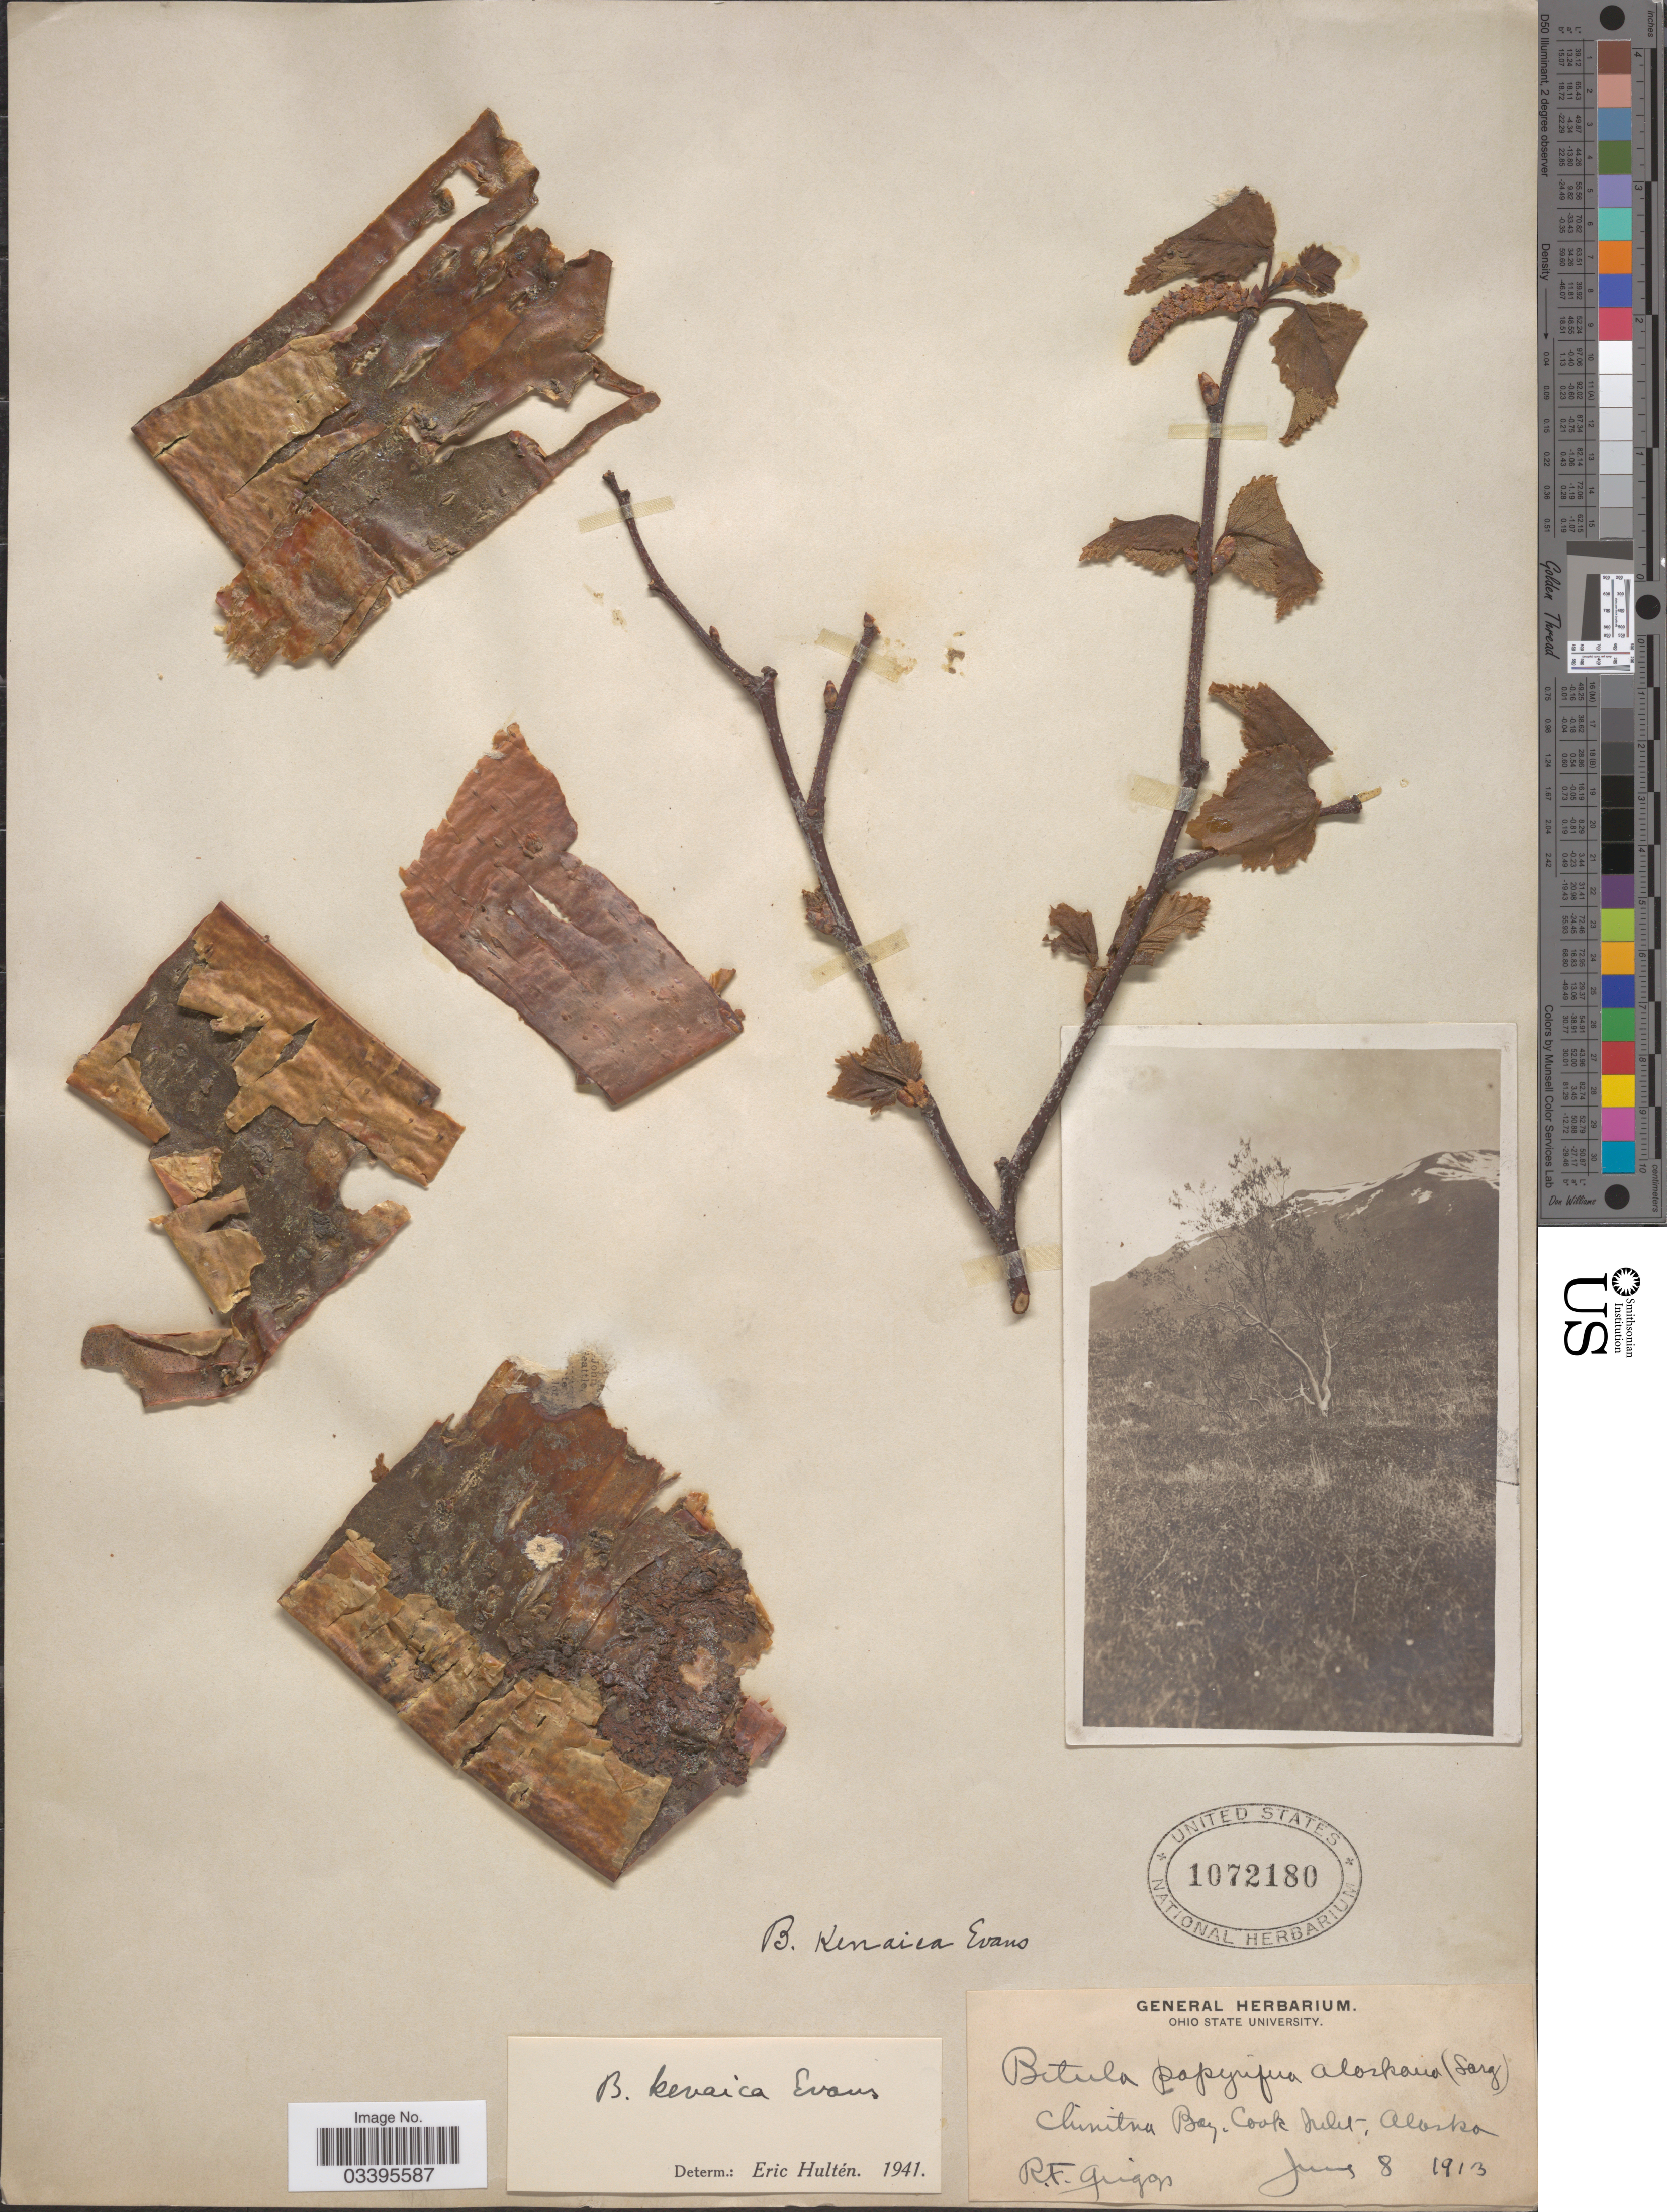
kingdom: Plantae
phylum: Tracheophyta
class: Magnoliopsida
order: Fagales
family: Betulaceae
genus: Betula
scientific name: Betula kenaica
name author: W.H. Evans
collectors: R. F. Griggs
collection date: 1913-06-08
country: United States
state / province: Alaska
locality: Chinitna Bay, Cook Inlet.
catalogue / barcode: US 1072180